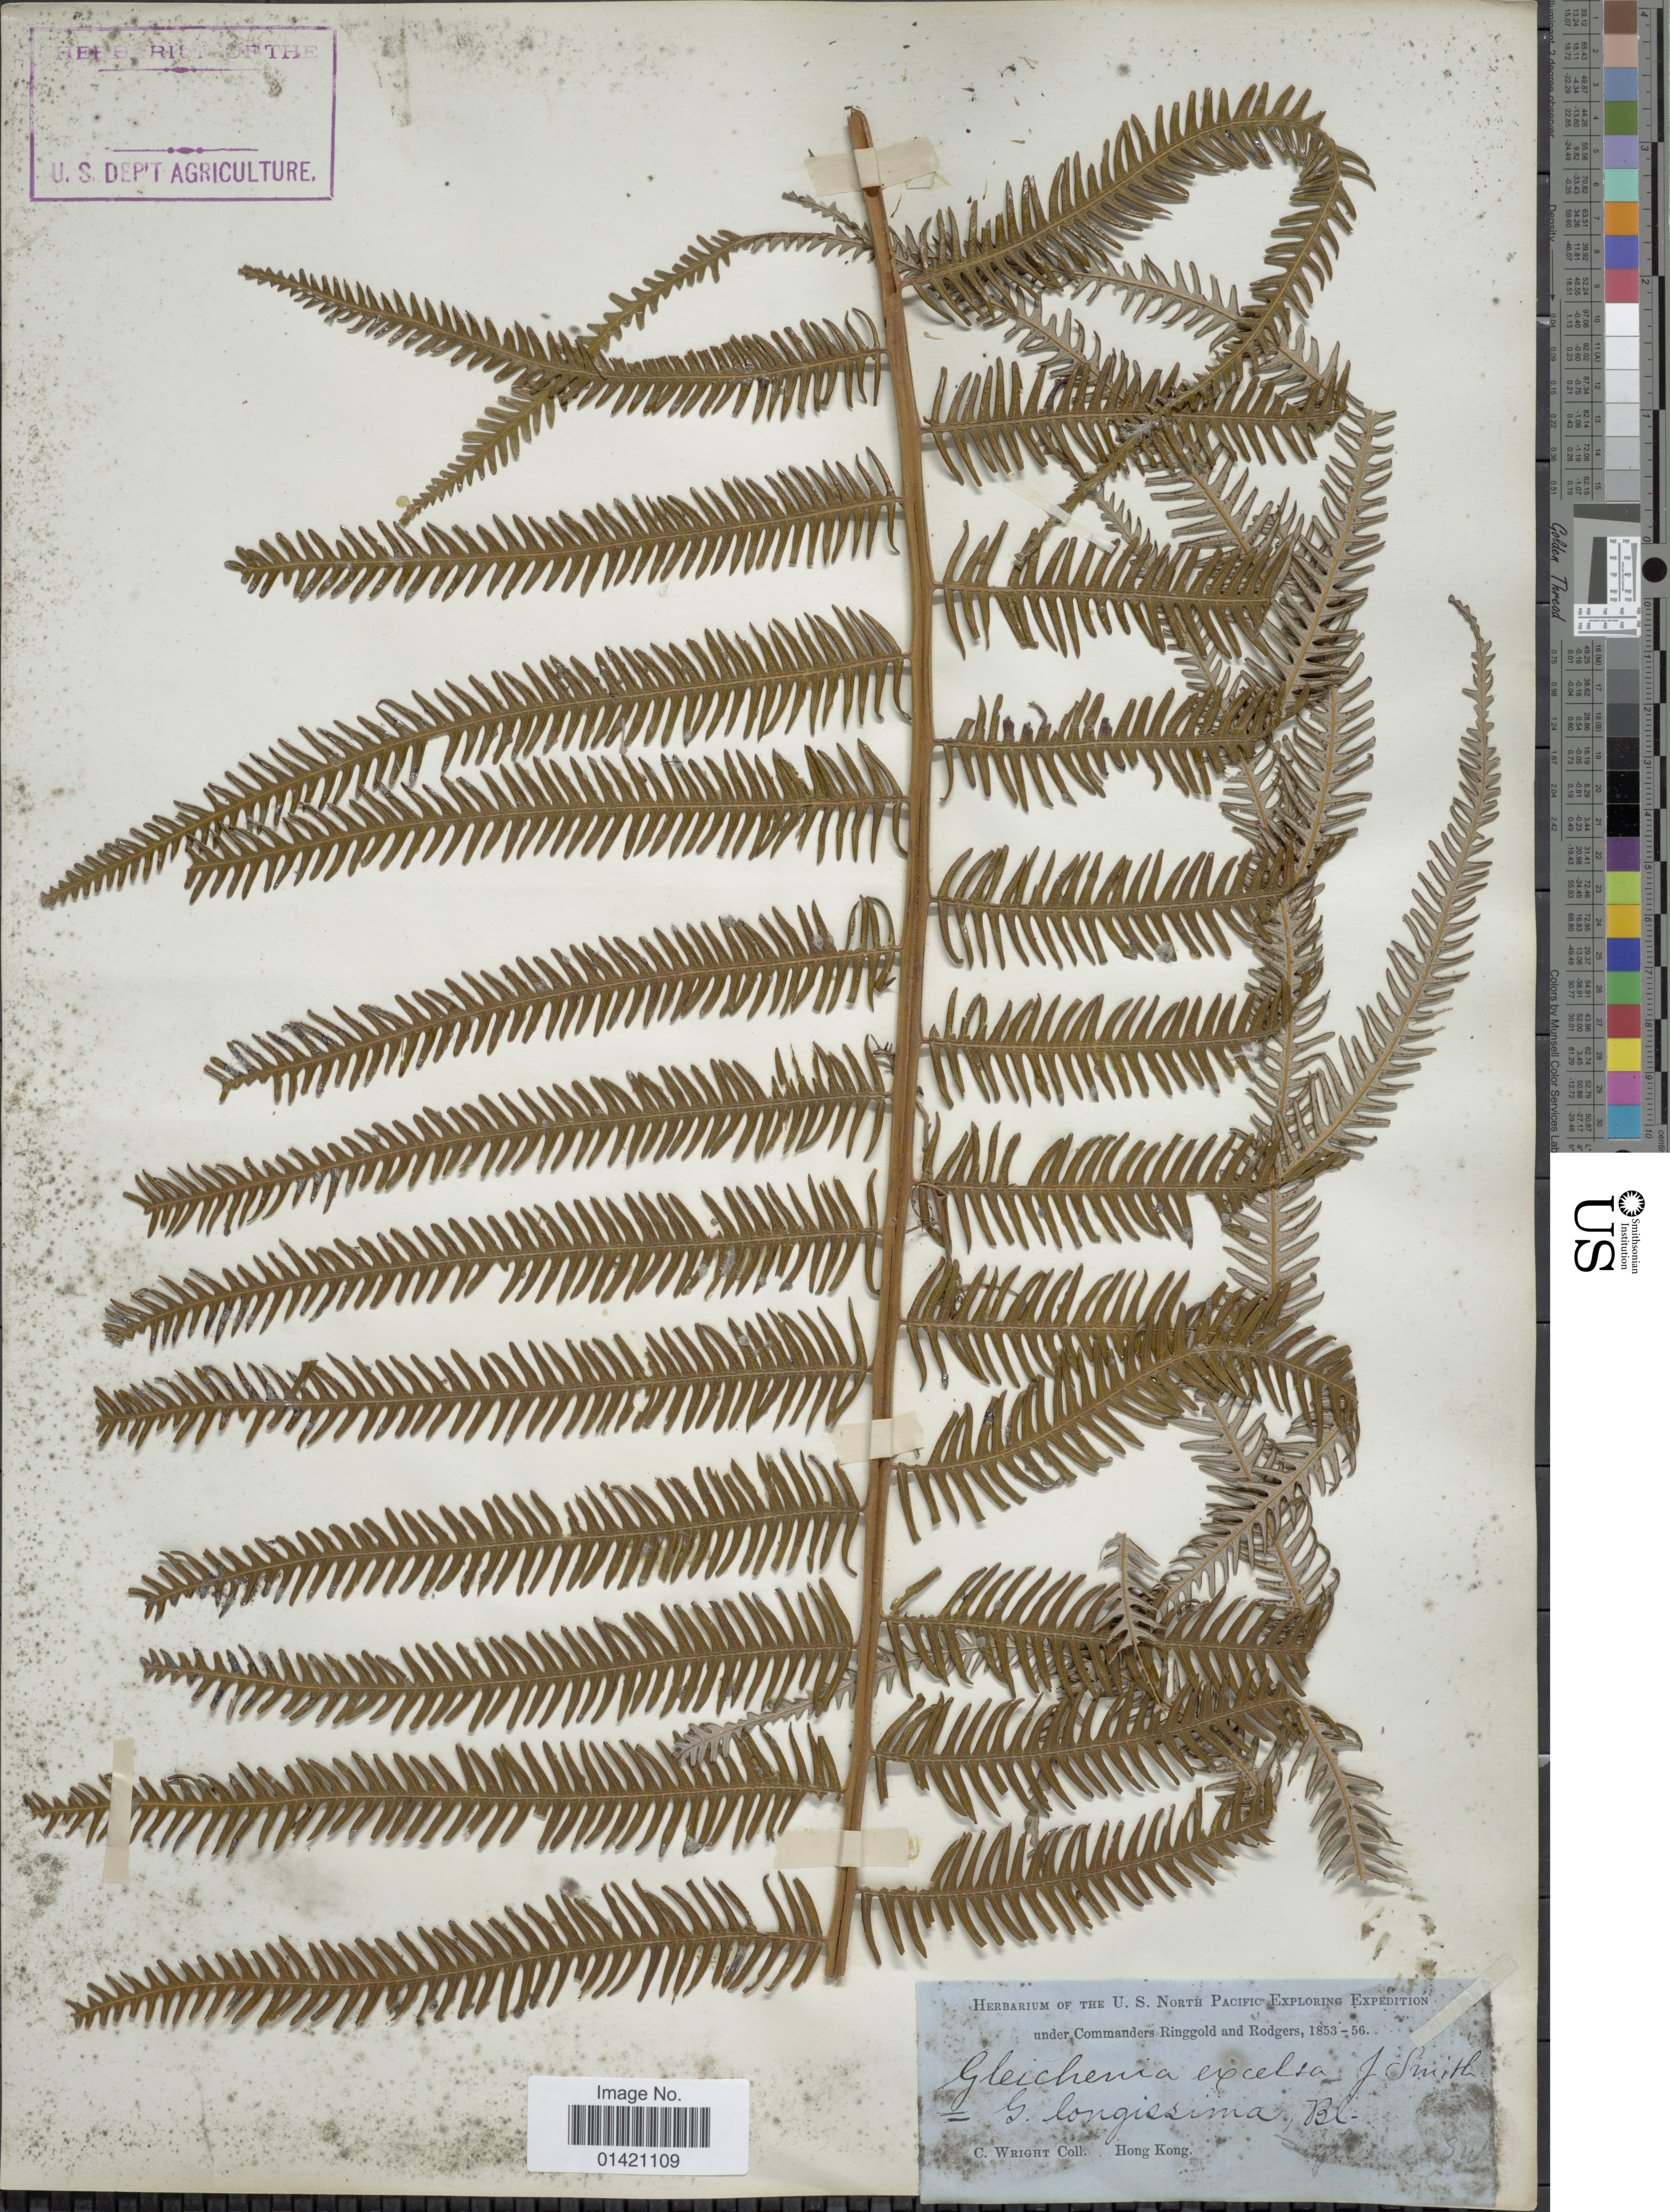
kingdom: Plantae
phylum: Tracheophyta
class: Polypodiopsida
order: Gleicheniales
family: Gleicheniaceae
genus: Diplopterygium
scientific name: Diplopterygium longissimum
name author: (Blume) Nakai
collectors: C. Wright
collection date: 1853/1856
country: China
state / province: Hong Kong